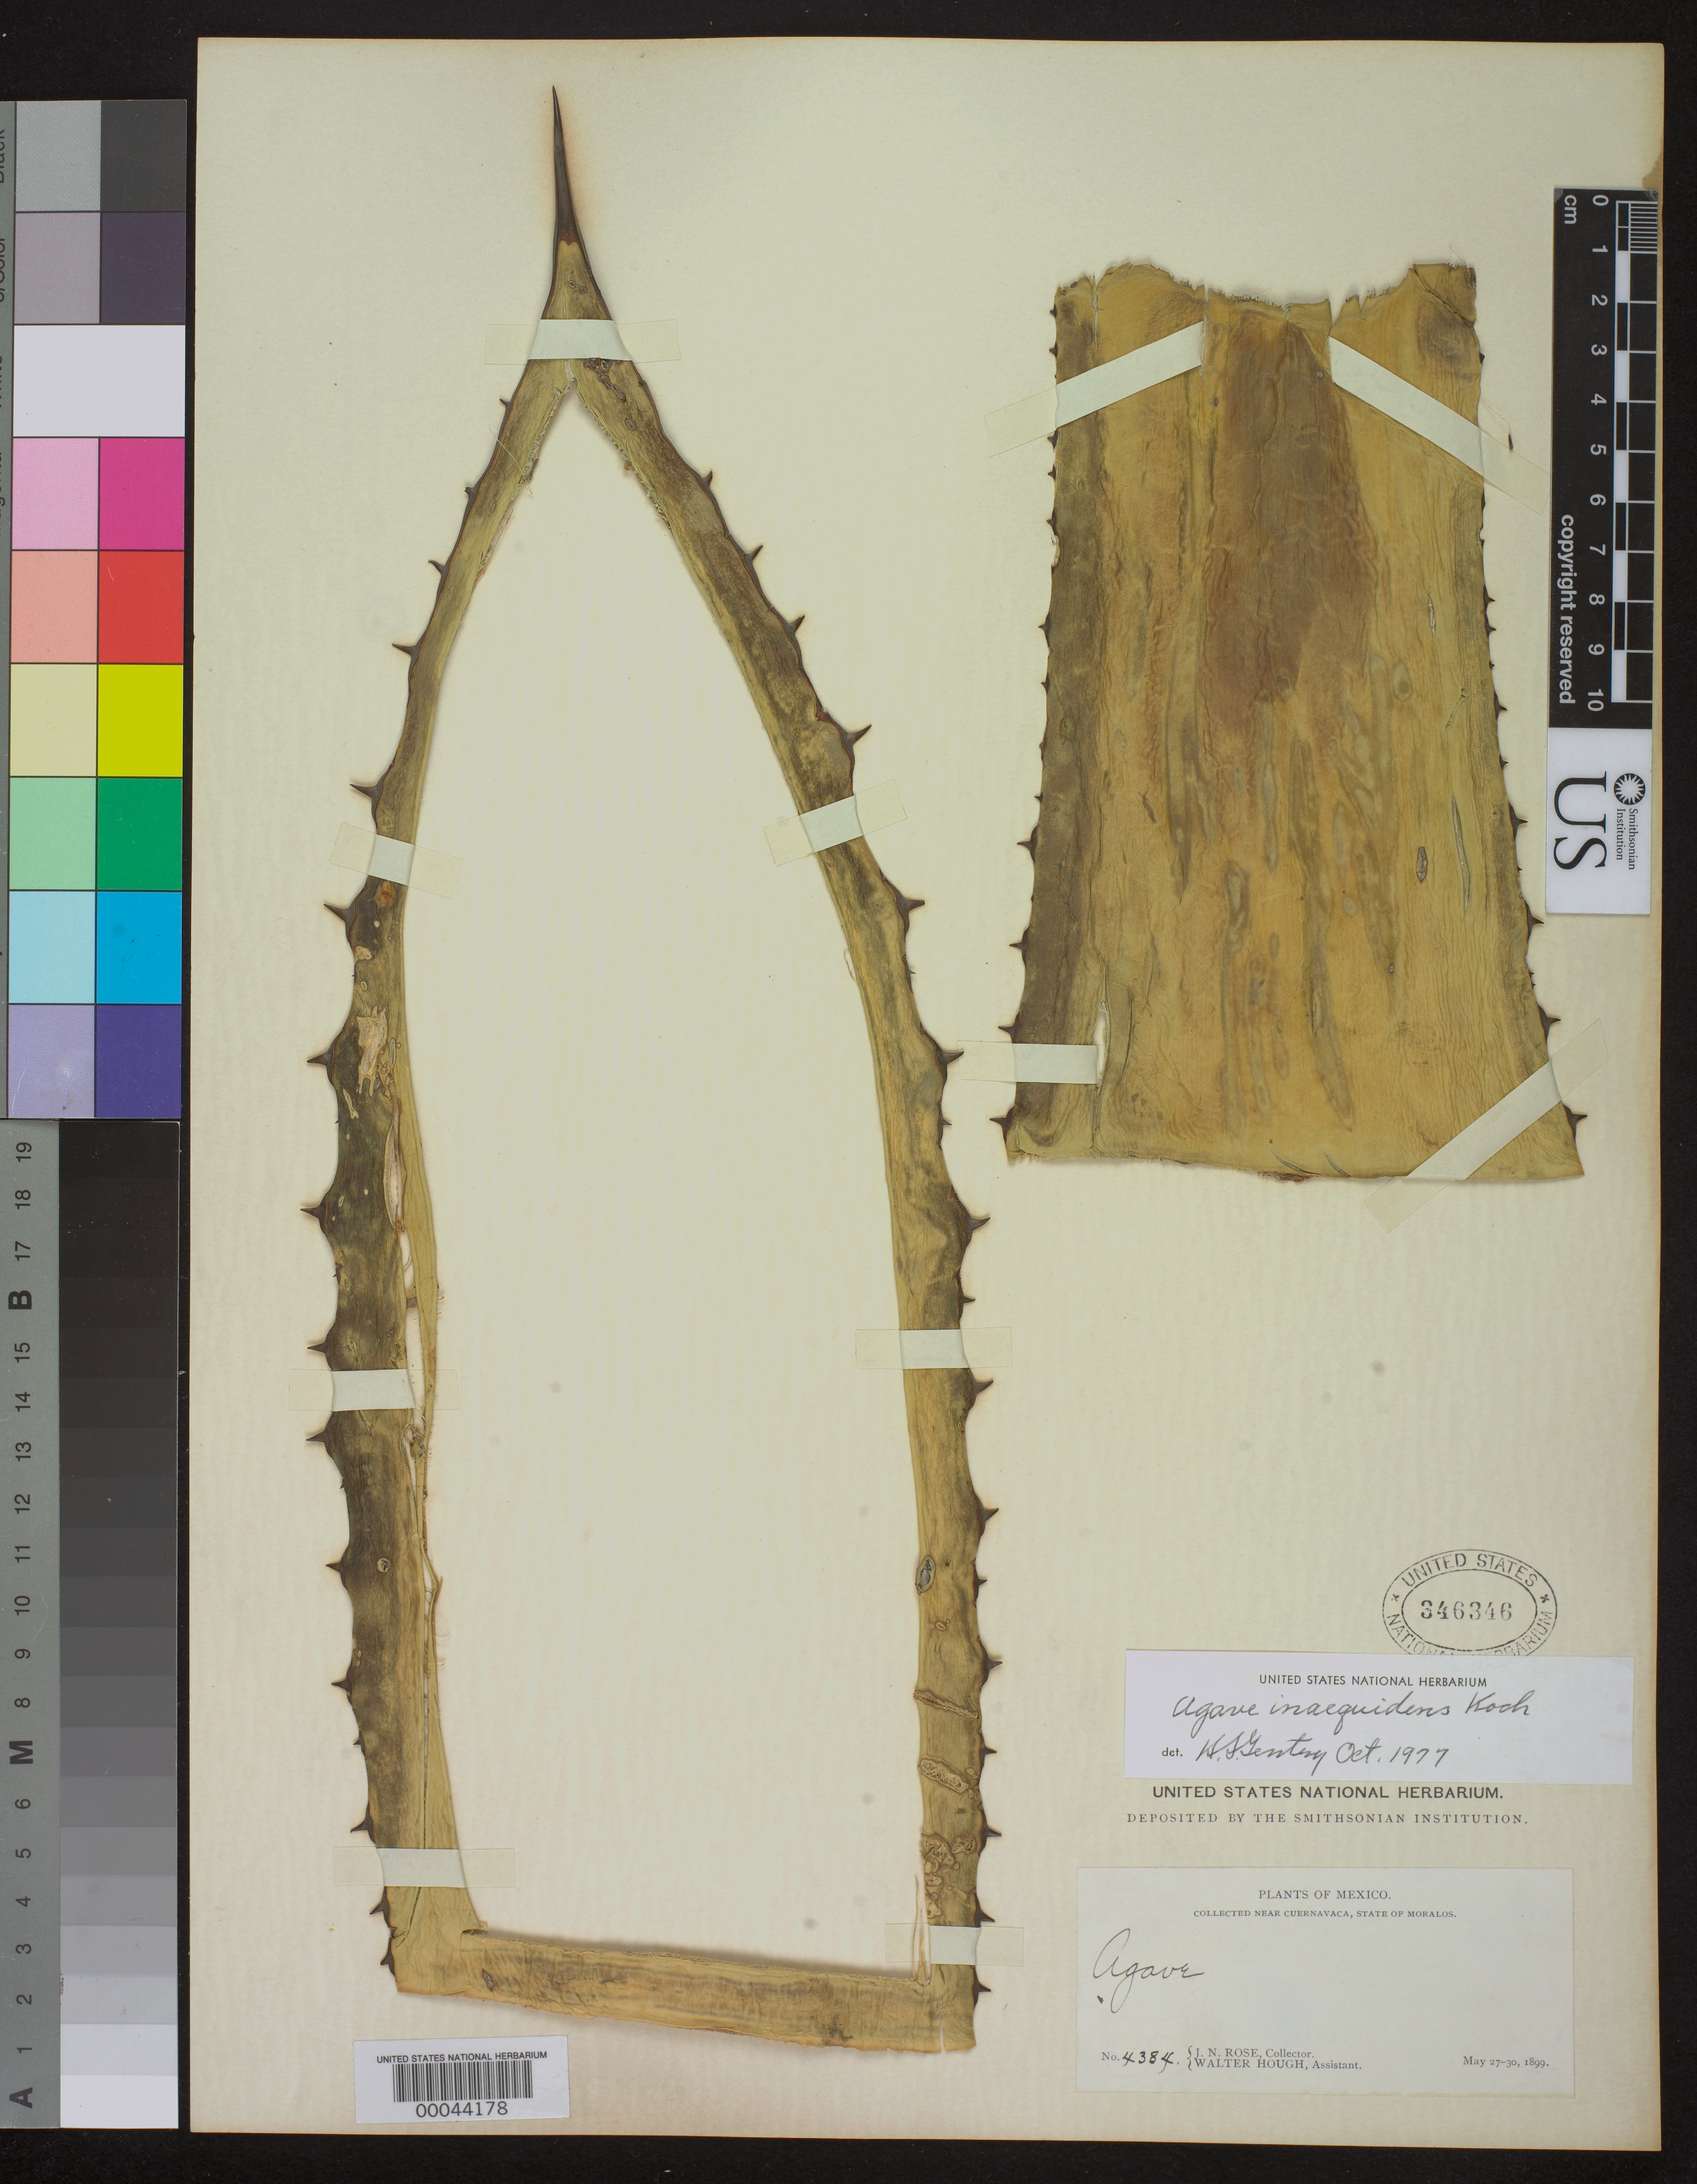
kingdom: Plantae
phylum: Tracheophyta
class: Liliopsida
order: Asparagales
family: Asparagaceae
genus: Agave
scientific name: Agave inaequidens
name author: K. Koch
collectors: J. N. Rose & W. Hough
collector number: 4384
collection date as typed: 27 May 1899 to 30 May 1899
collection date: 1899-05-27/1899-05-30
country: Mexico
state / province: Morelos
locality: Near Cuernavaca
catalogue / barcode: US 346346